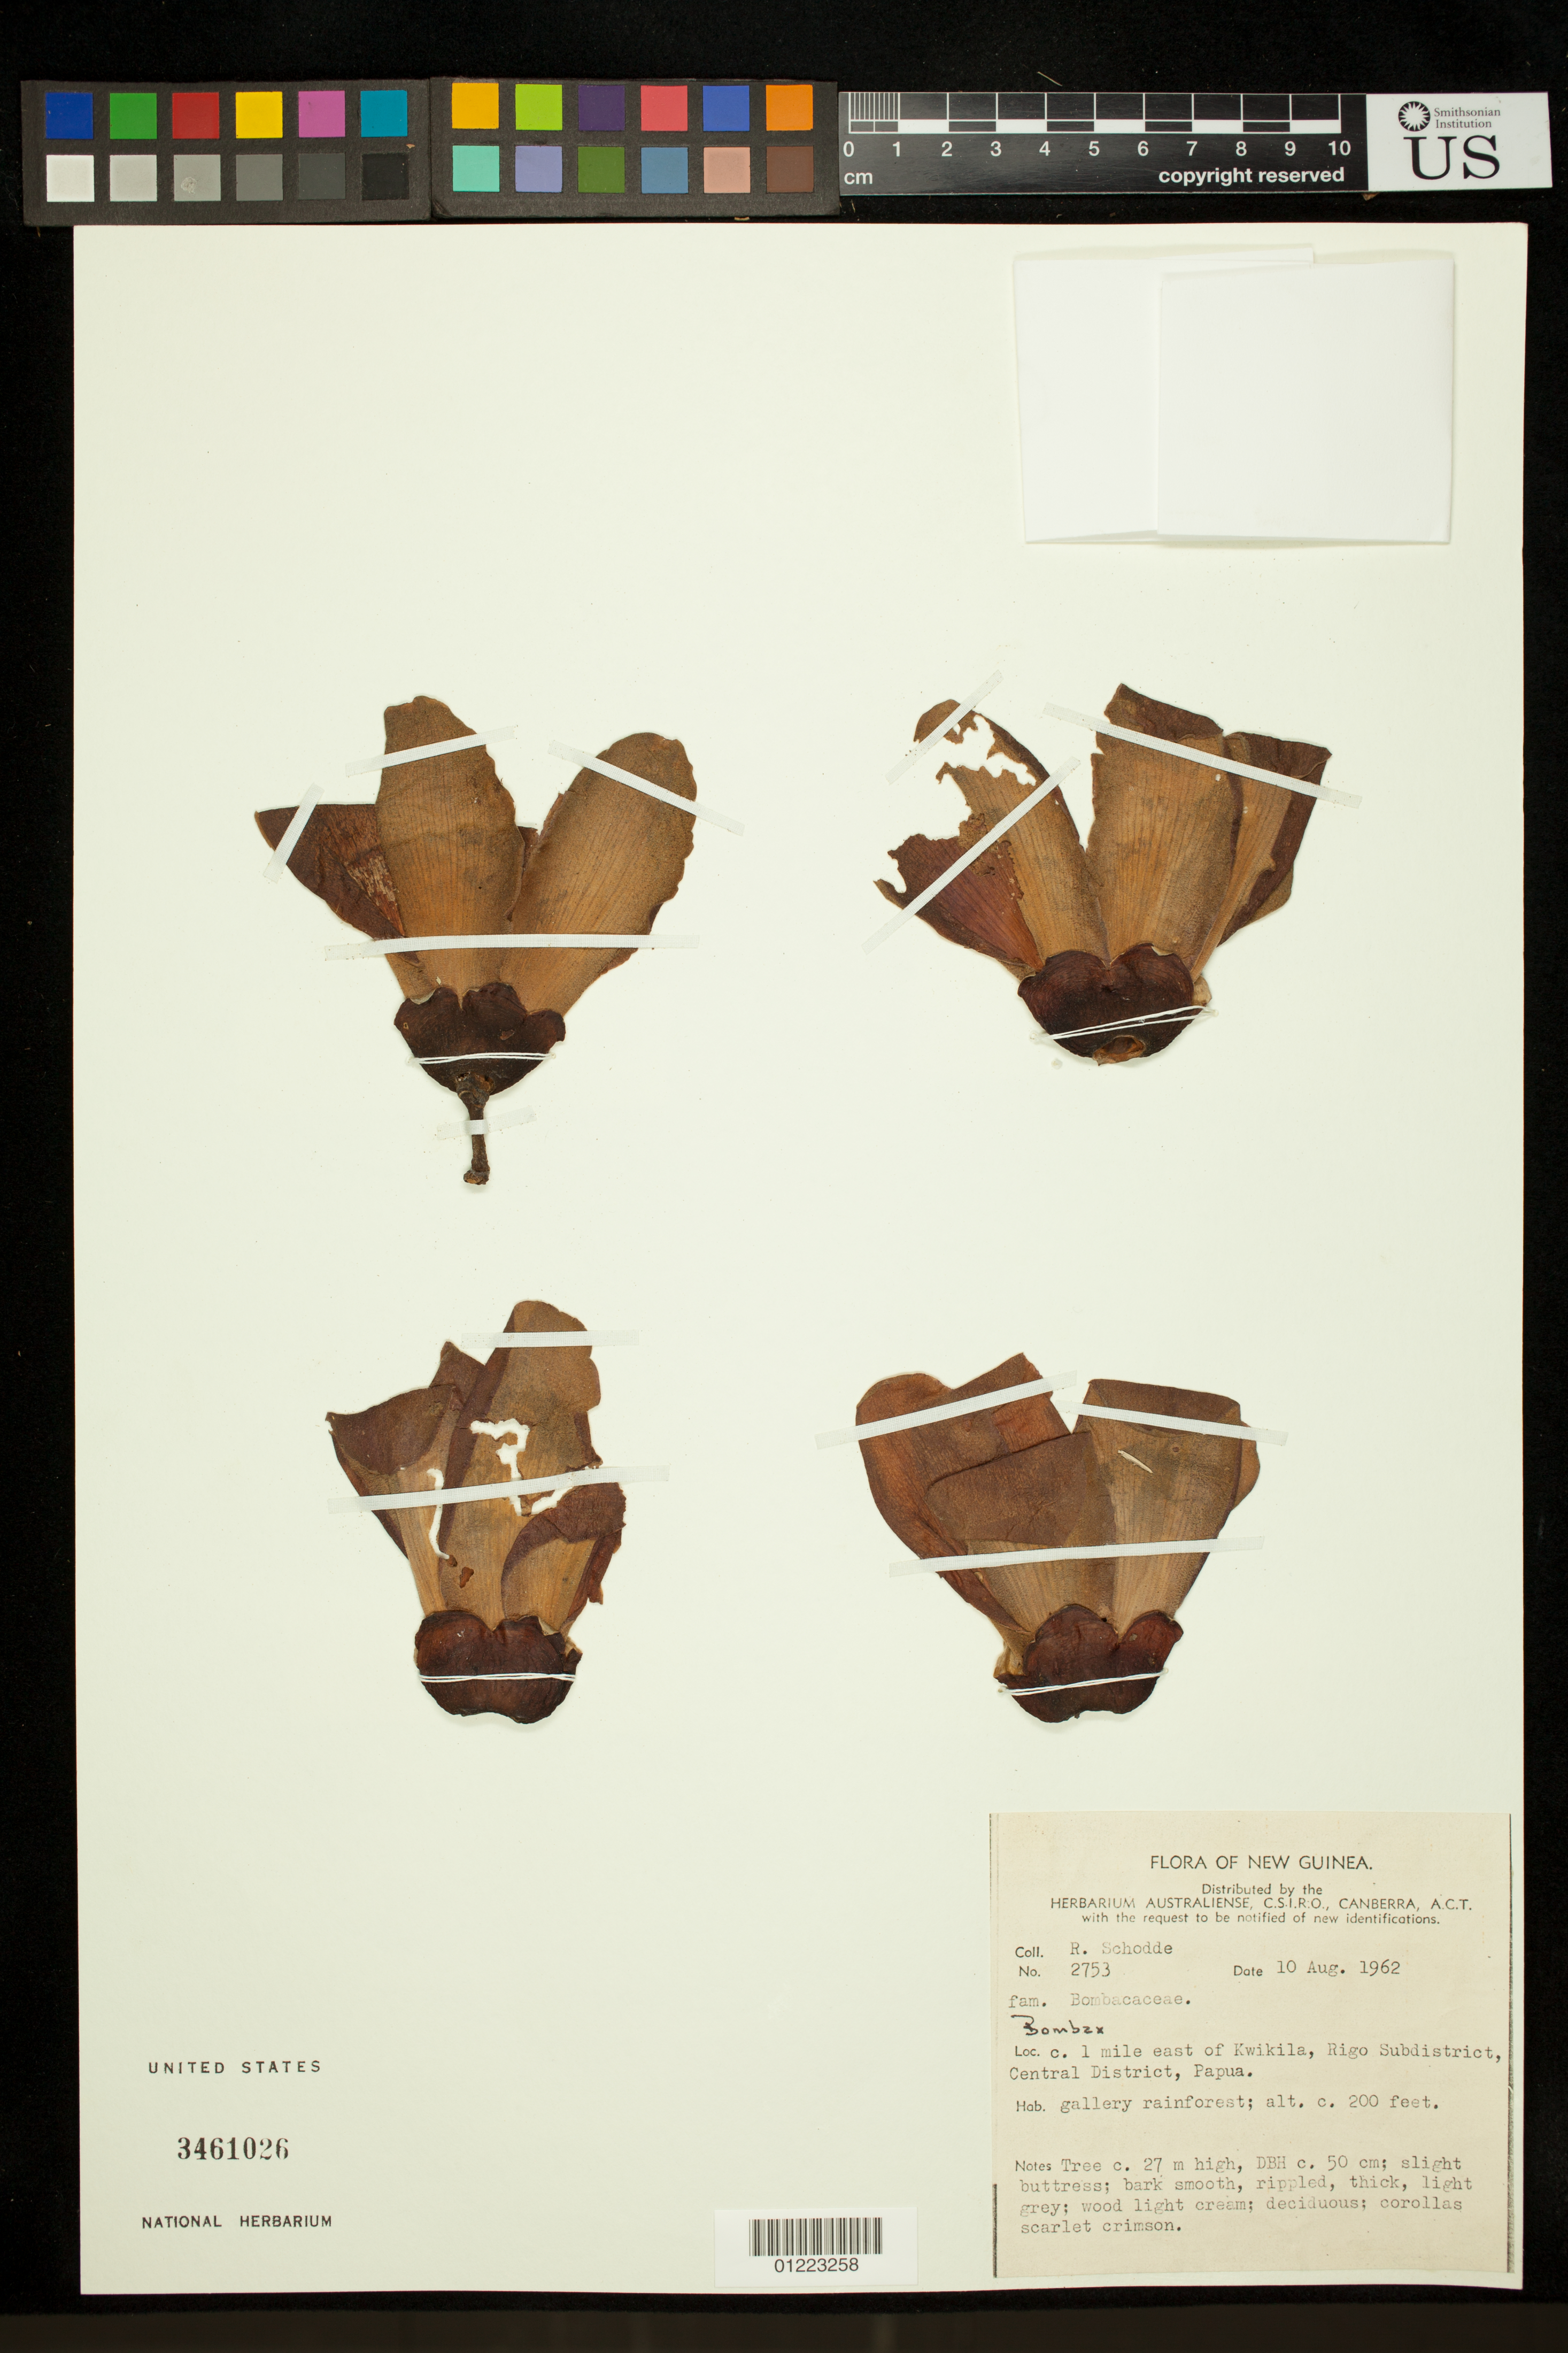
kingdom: Plantae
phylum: Tracheophyta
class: Magnoliopsida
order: Malvales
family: Malvaceae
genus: Bombax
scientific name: Bombax sp.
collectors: R. Schodde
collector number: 2753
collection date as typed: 8/10/1962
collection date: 1962-08-10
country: Papua New Guinea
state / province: Central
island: New Guinea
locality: c. 1 mile east of Kwikila, Rigo Subdistrict., Central District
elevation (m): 61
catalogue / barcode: US 3461026